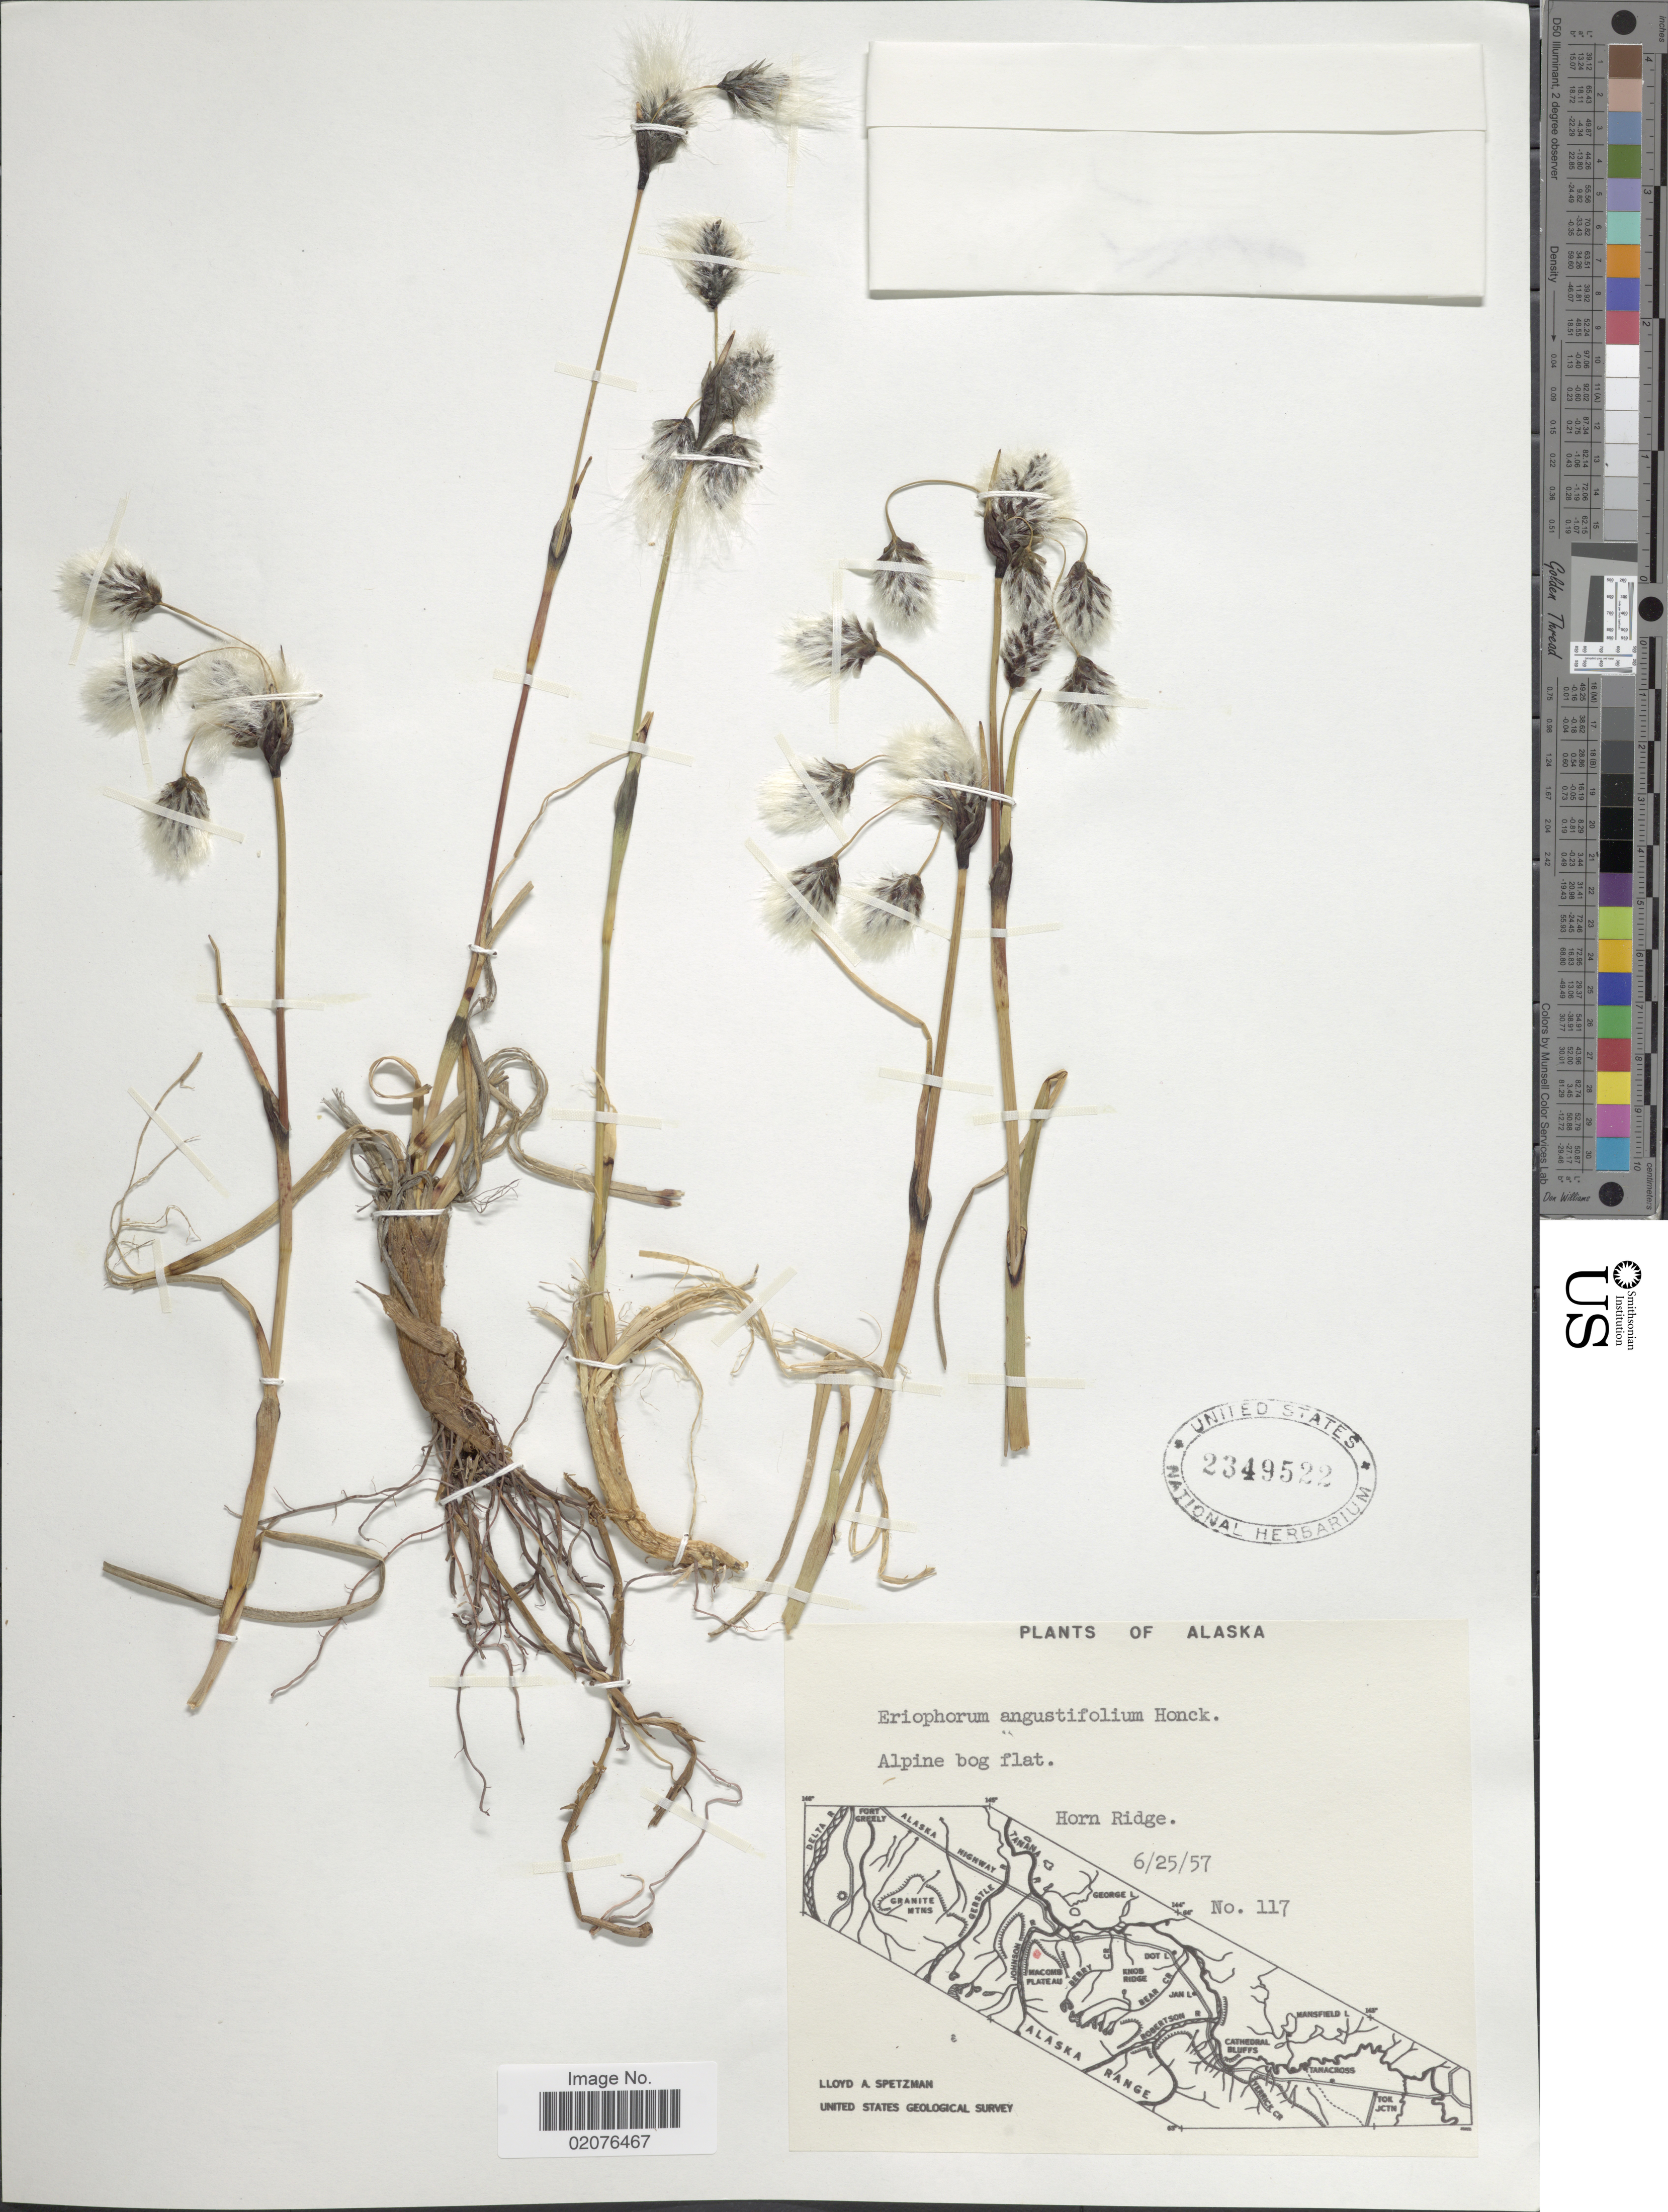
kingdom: Plantae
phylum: Tracheophyta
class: Liliopsida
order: Poales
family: Cyperaceae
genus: Eriophorum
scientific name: Eriophorum angustifolium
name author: Honck.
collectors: L. Spetzman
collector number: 117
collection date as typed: Transcribed d/m/y: 25/6/57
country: United States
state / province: Alaska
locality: Alpine bog flat, Horn Ridge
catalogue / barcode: US 2349522